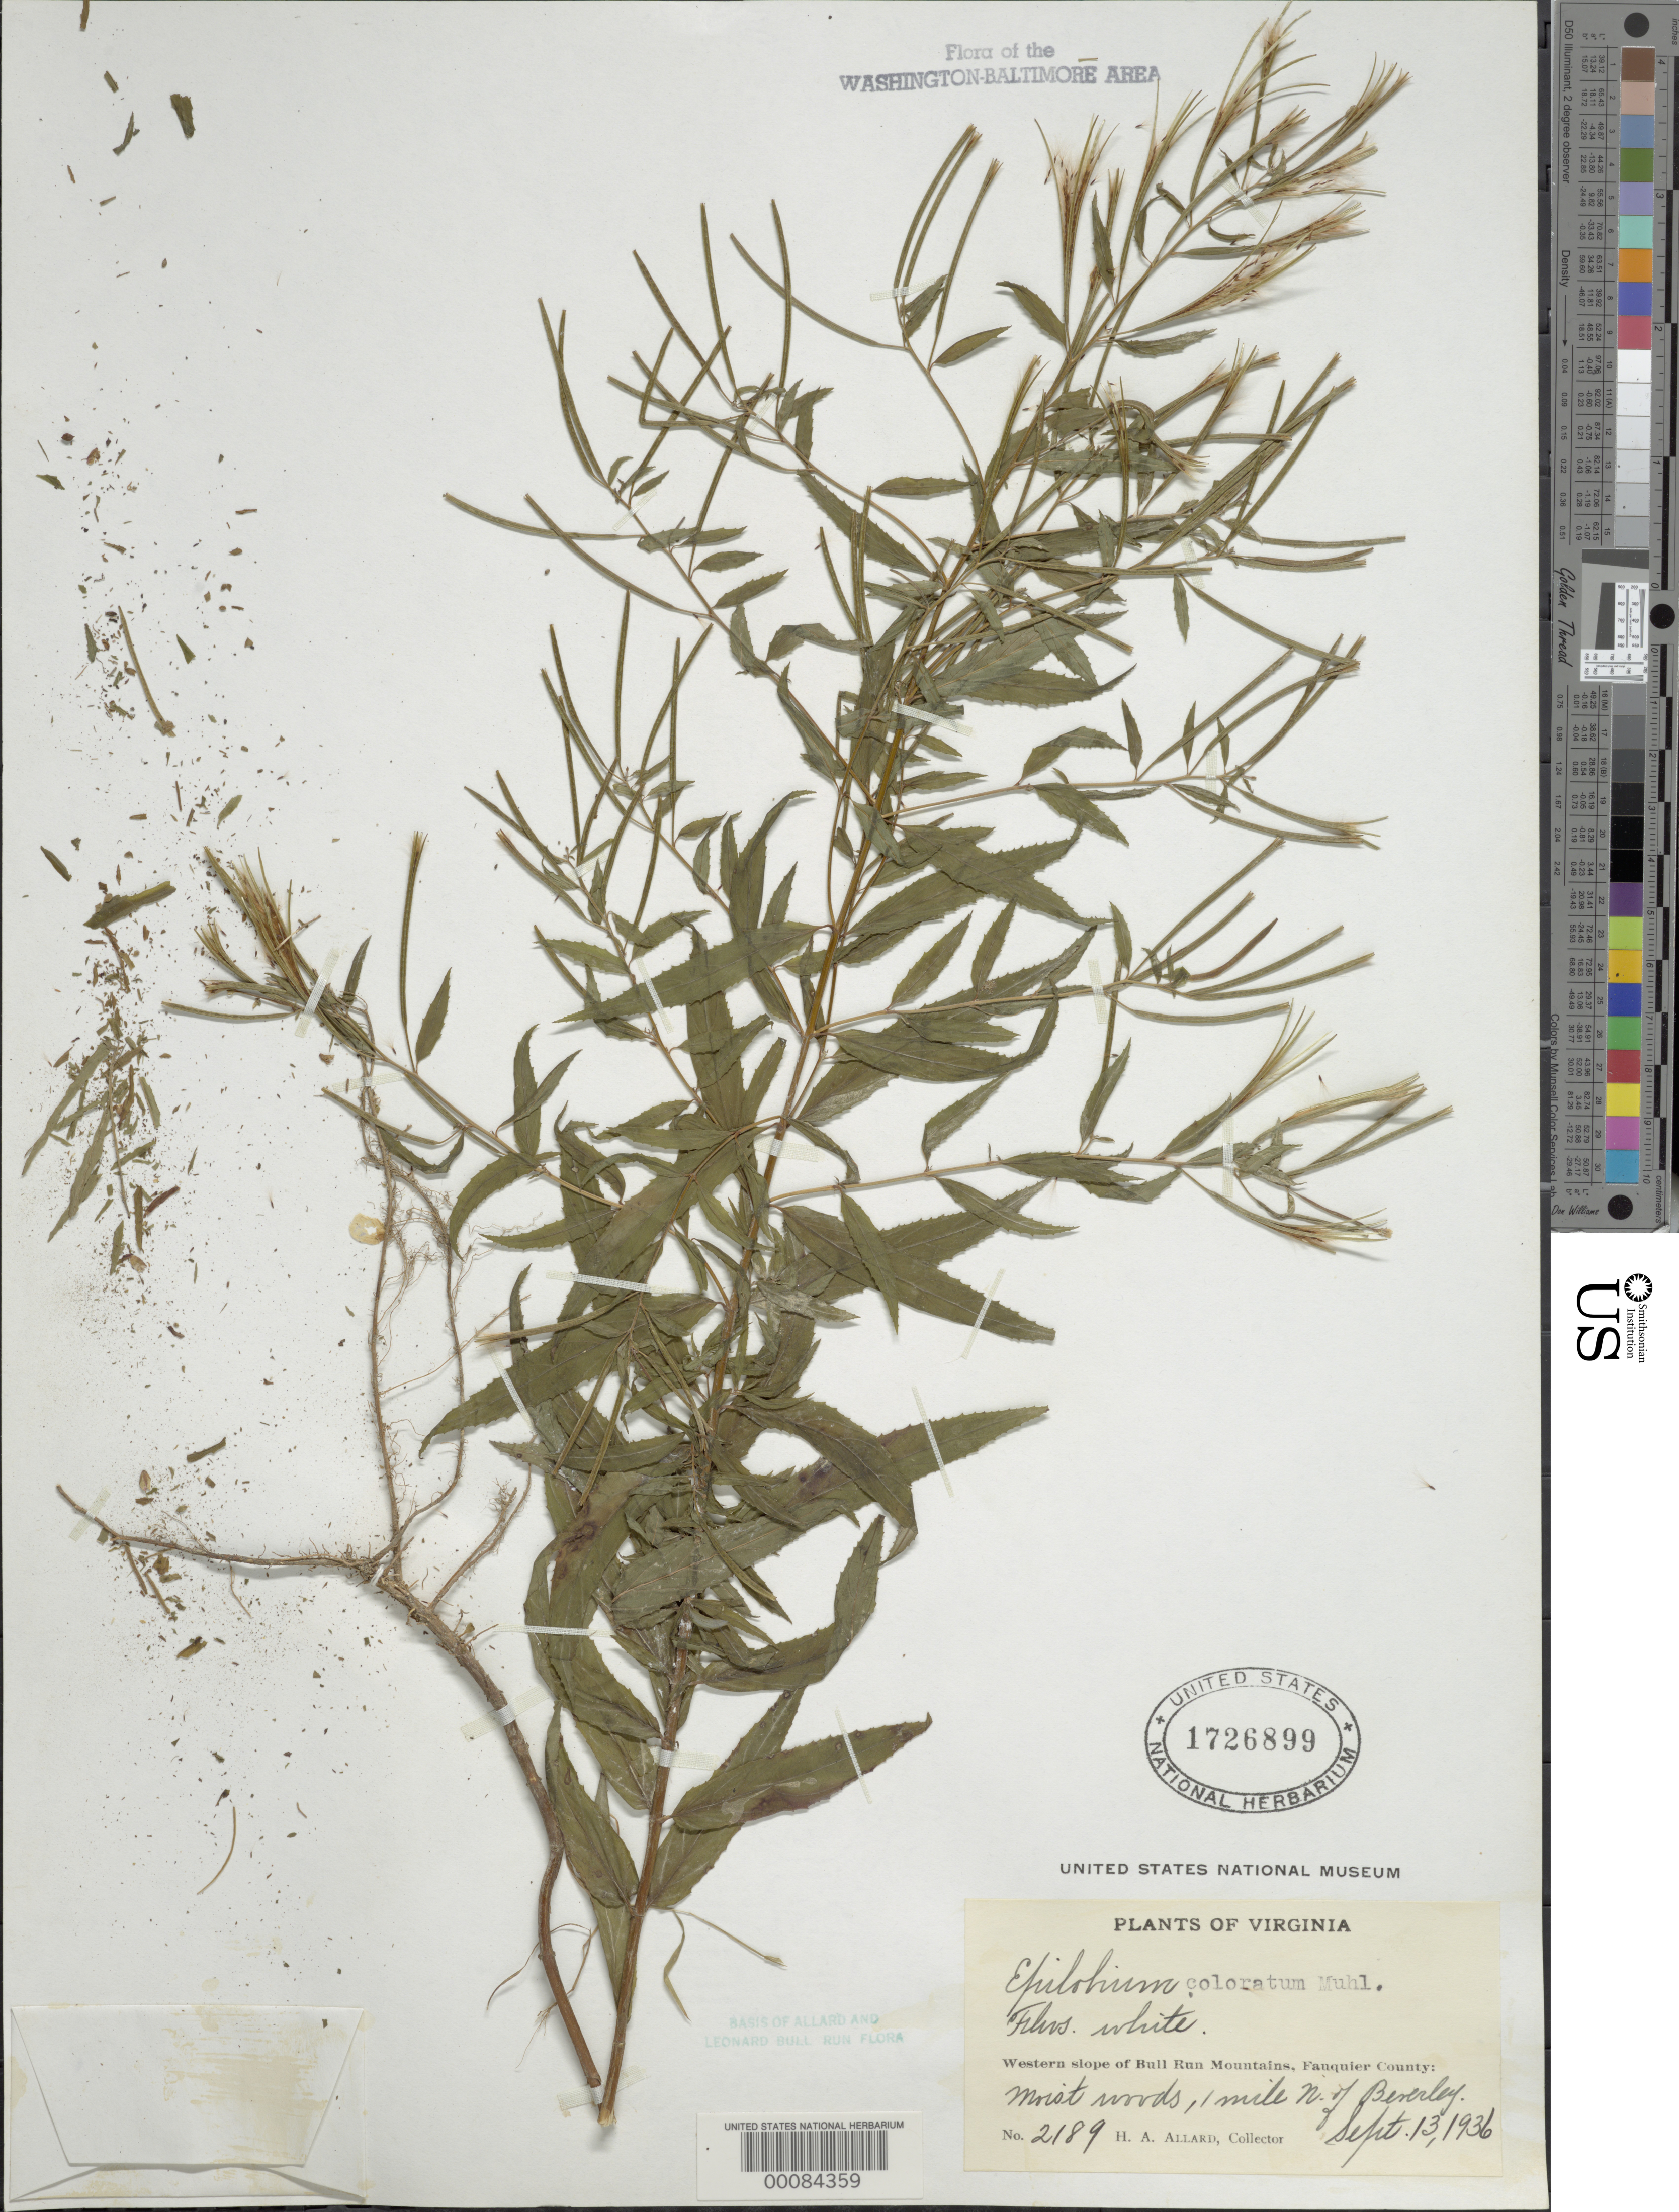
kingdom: Plantae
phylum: Tracheophyta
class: Magnoliopsida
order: Myrtales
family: Onagraceae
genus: Epilobium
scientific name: Epilobium coloratum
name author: Biehler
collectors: H. A. Allard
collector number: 2189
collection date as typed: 13 Sep 1936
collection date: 1936-09-13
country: United States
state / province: Virginia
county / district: Fauquier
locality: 1 mi. N of Beverley, western slope of Bull Run Mountains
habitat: Moist woods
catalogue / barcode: US 1726899